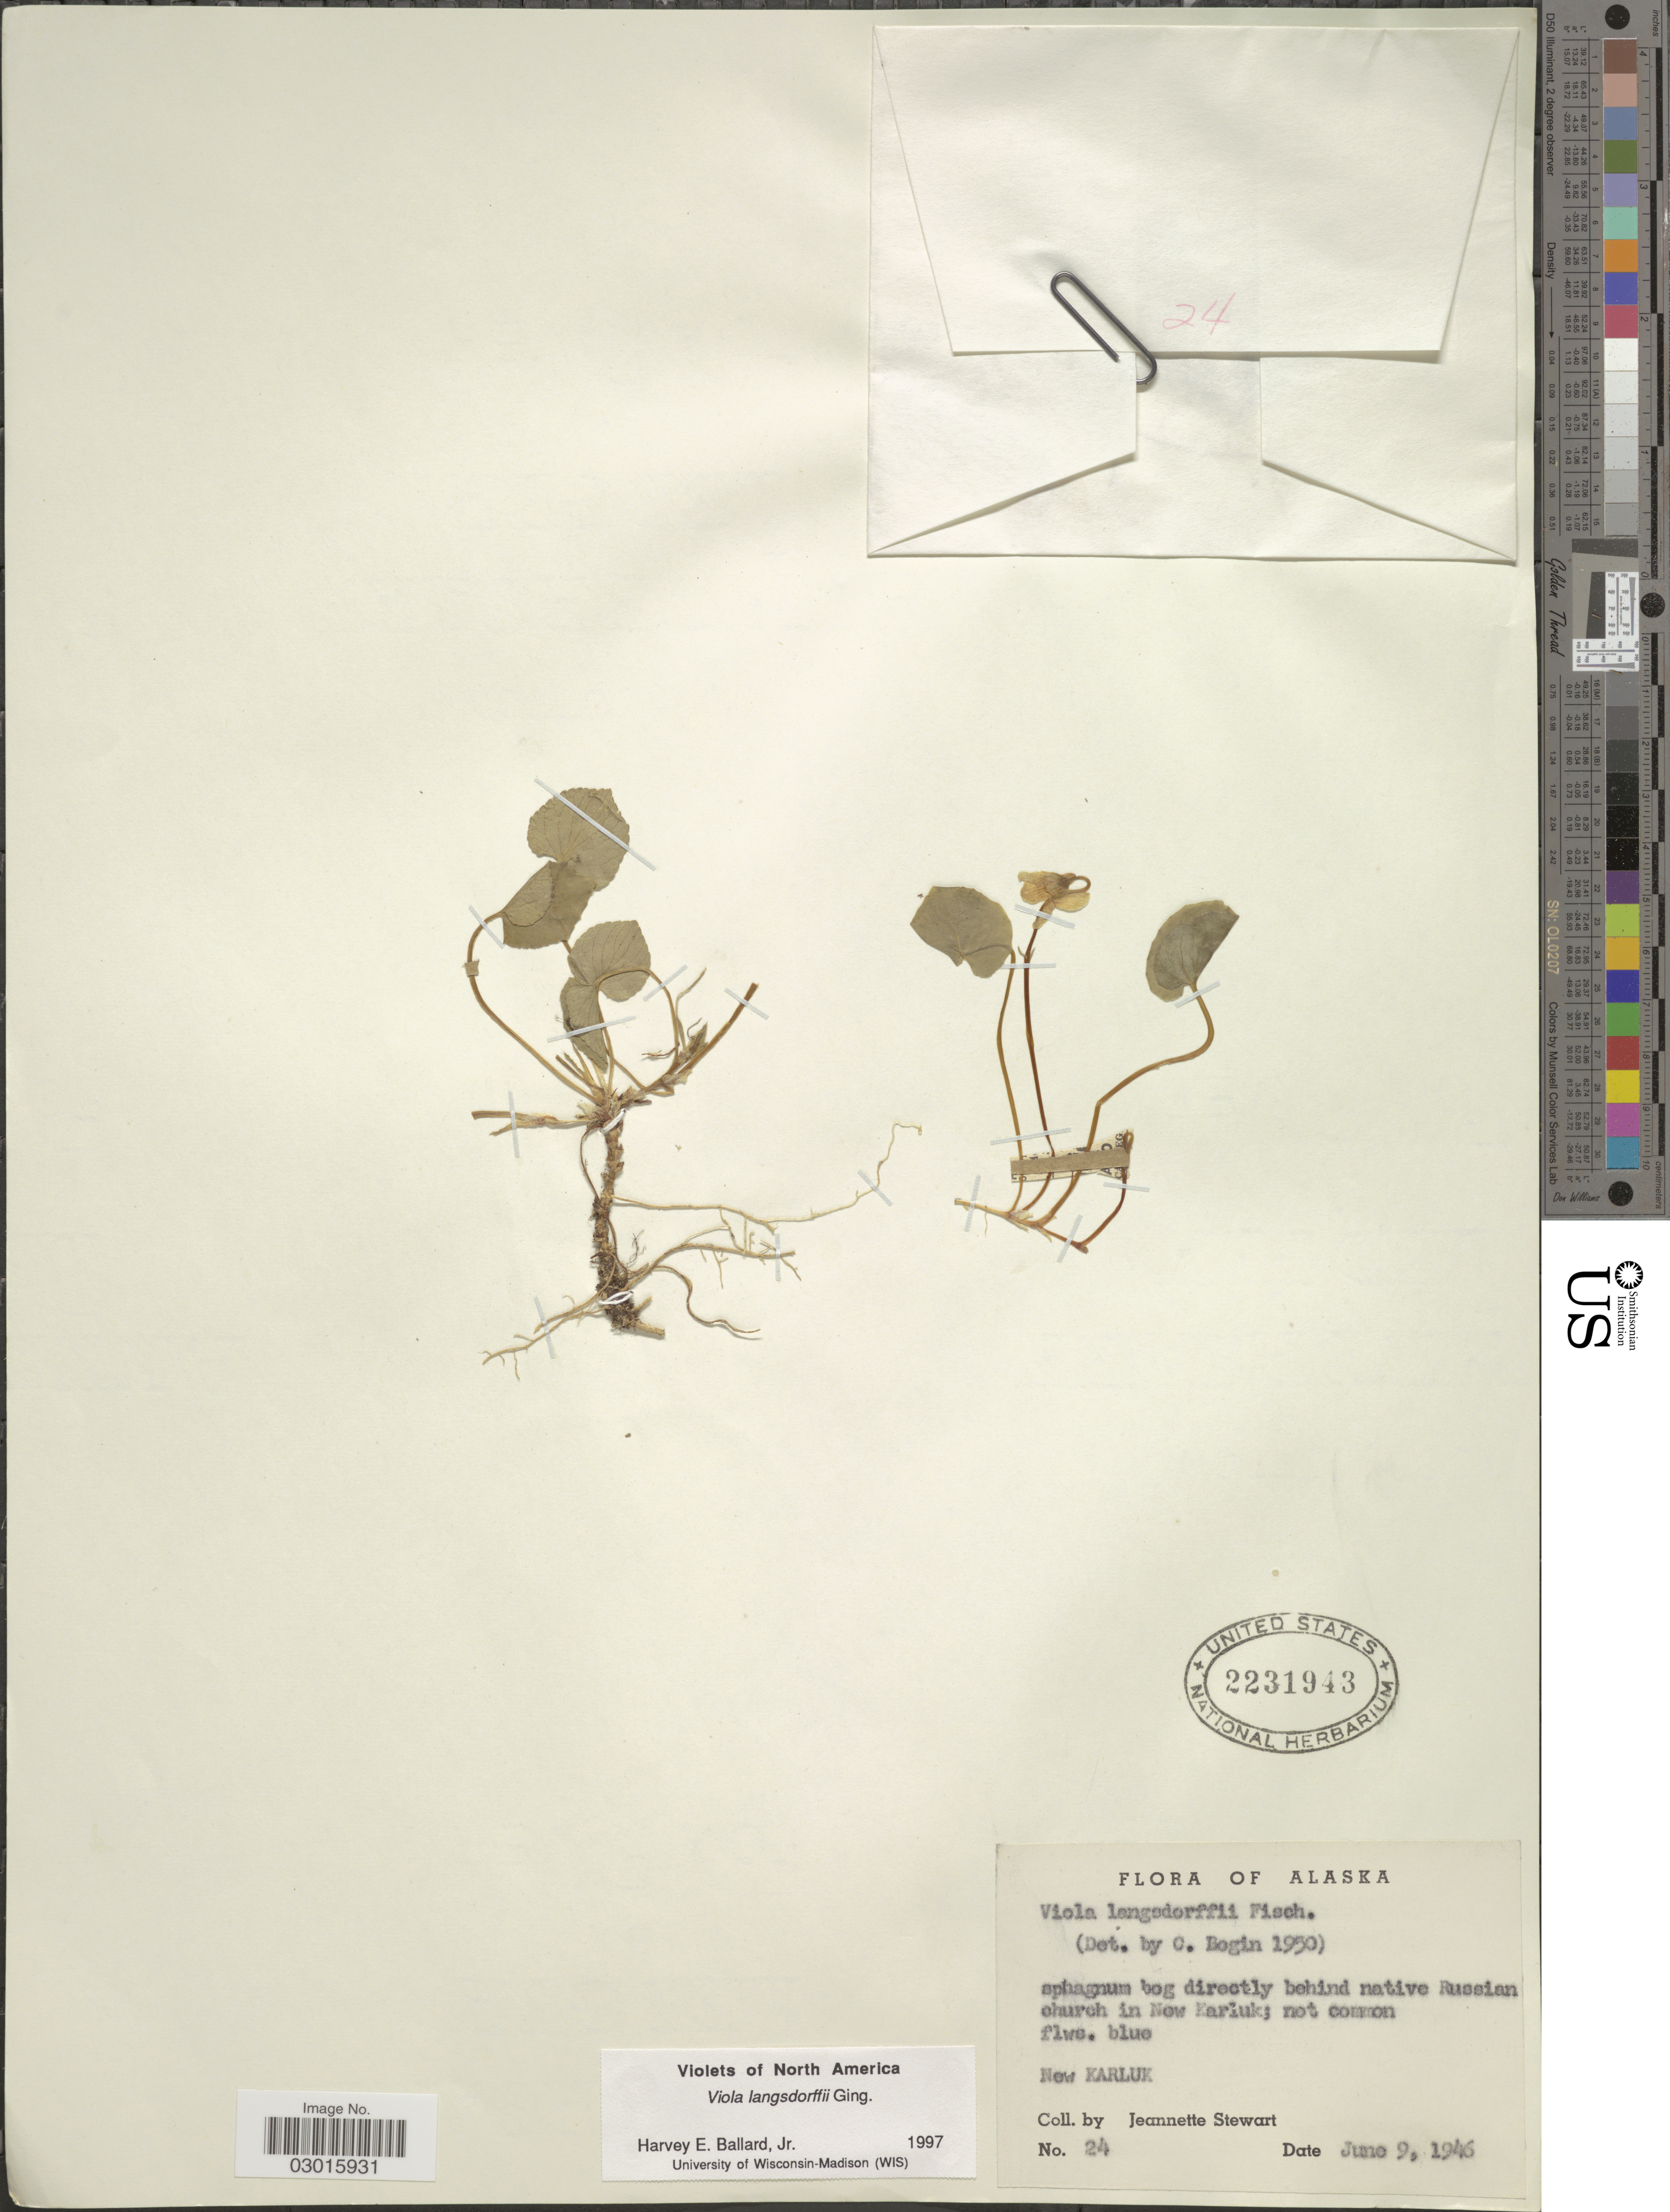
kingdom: Plantae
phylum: Tracheophyta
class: Magnoliopsida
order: Malpighiales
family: Violaceae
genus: Viola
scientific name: Viola langsdorffii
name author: Fisch. ex Ging.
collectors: J. Stewart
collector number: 24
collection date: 1946-06-09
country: United States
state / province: Alaska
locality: Sphagnum bog directly behind native Russian church in Now Karluk, New Karluk.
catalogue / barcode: US 2231943